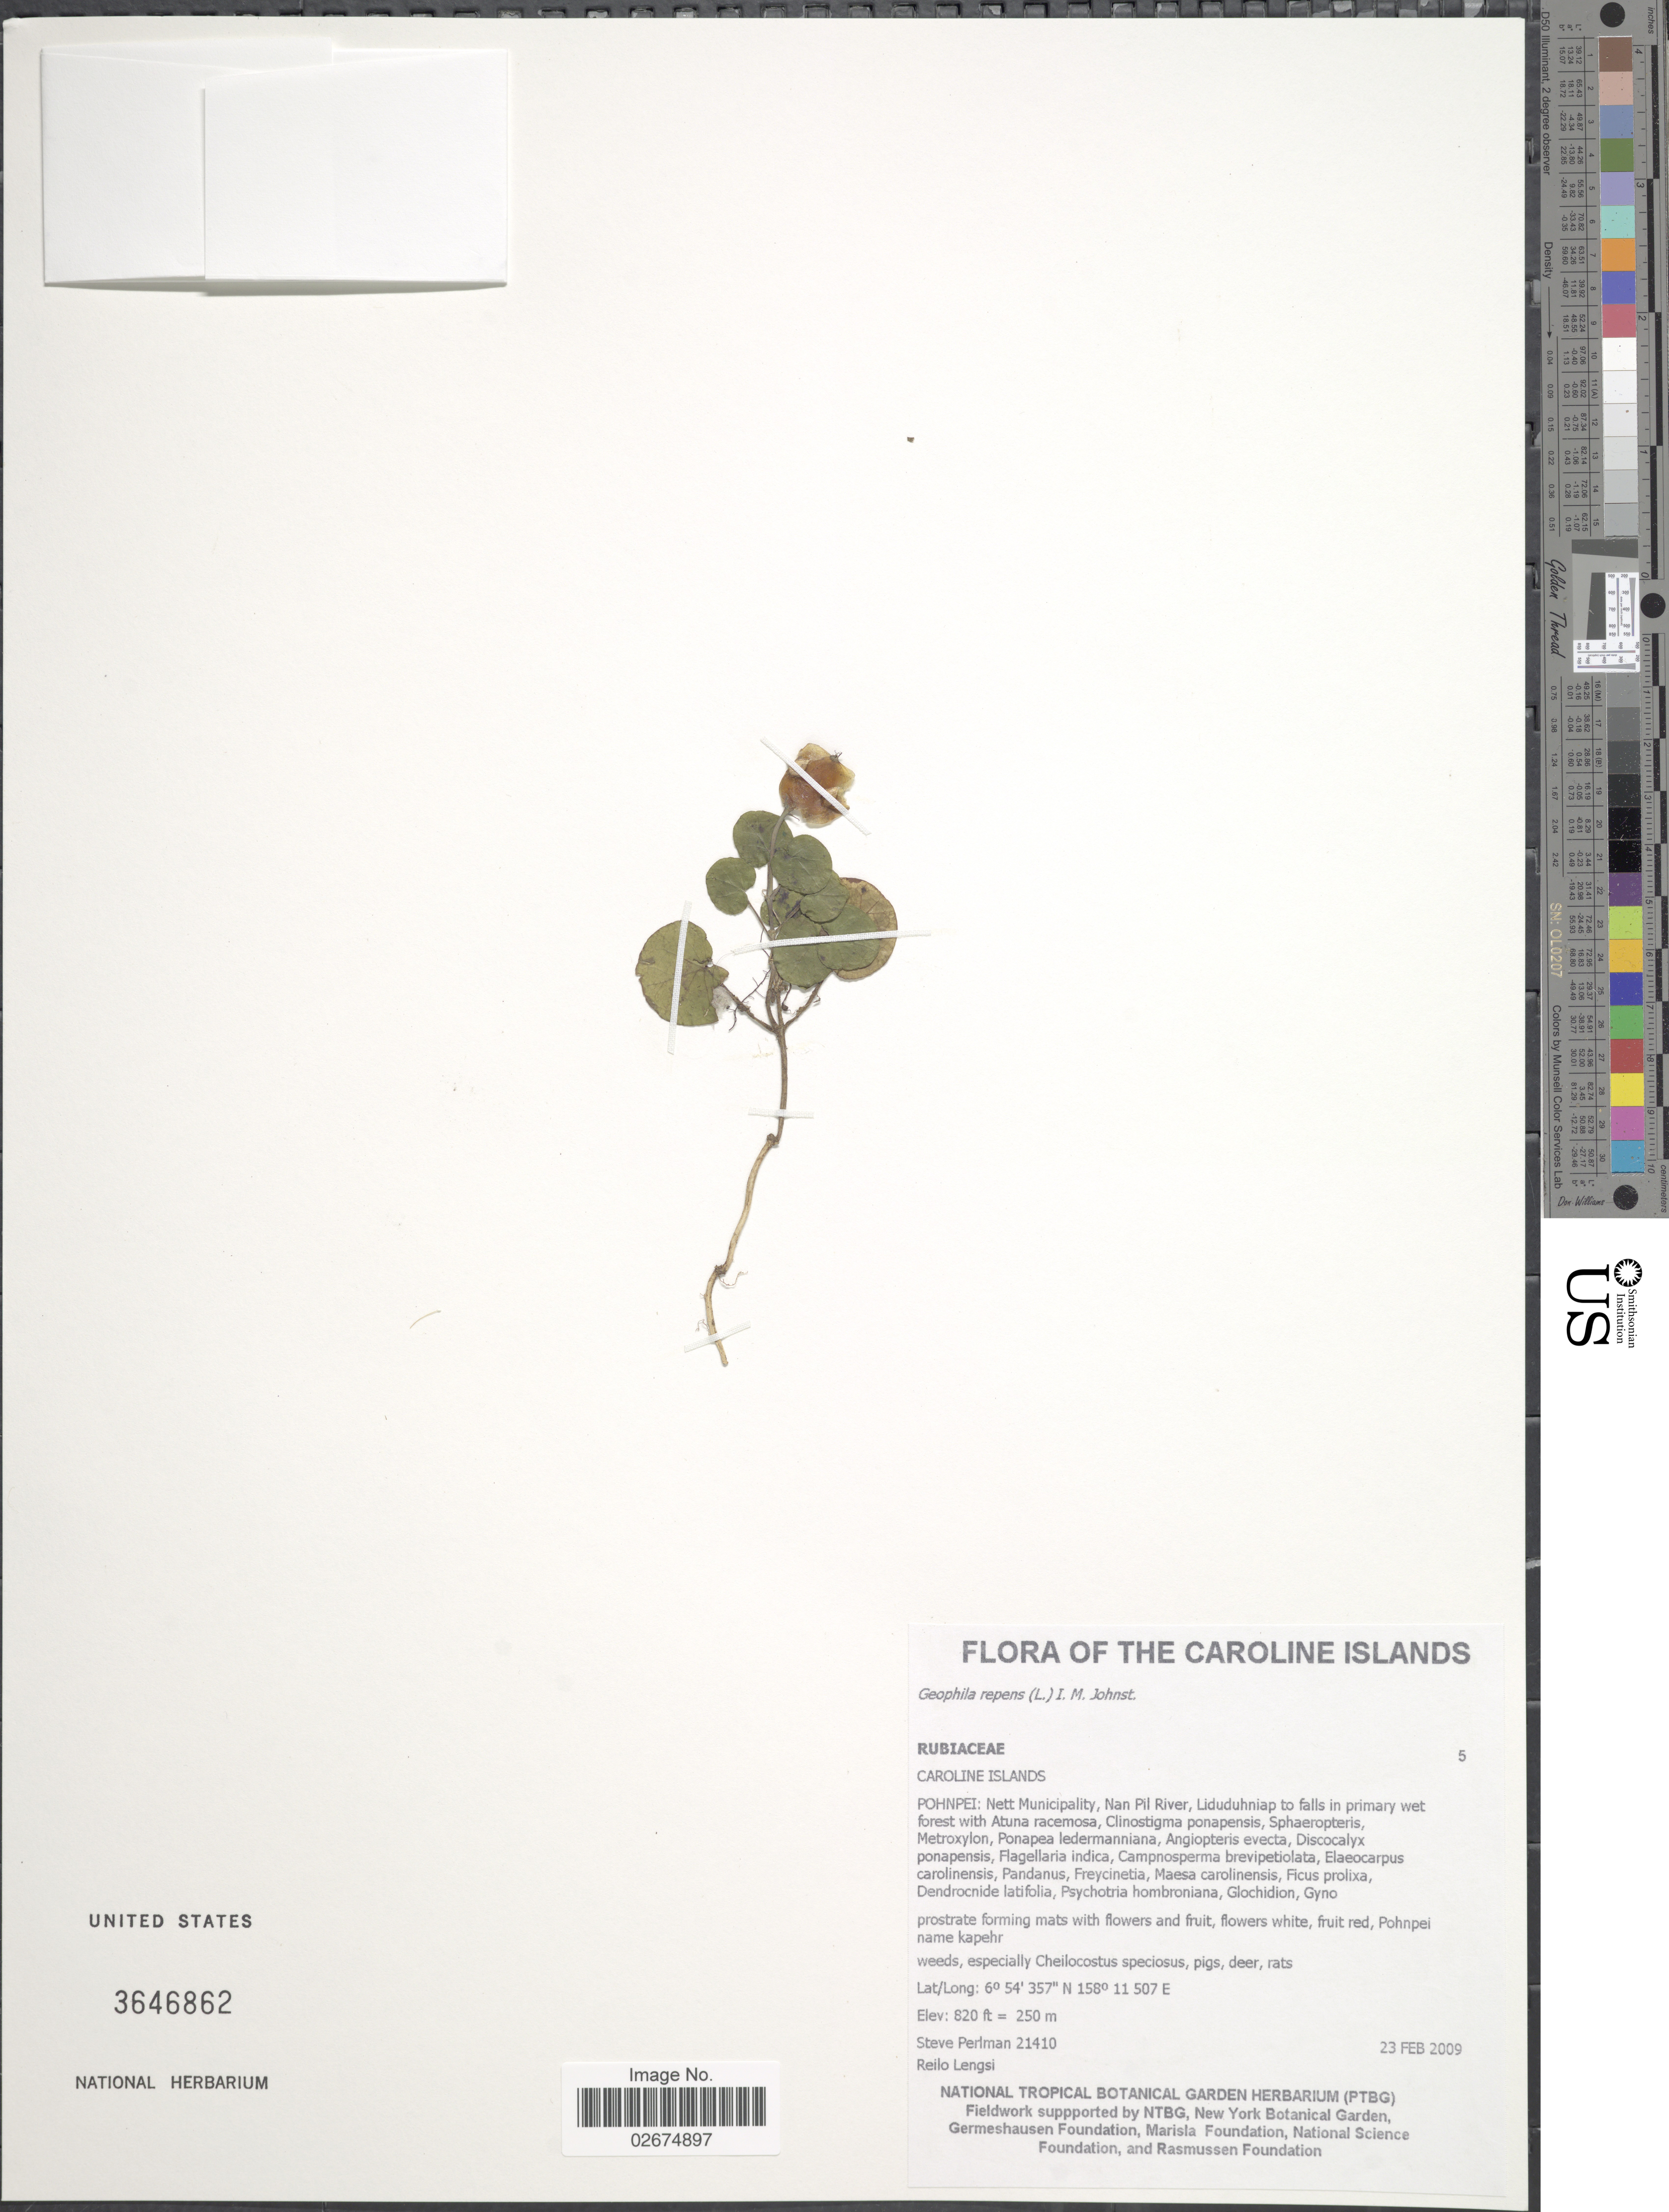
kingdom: Plantae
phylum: Tracheophyta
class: Magnoliopsida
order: Gentianales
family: Rubiaceae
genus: Geophila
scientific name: Geophila repens var. asiatica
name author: (Cham. & Schltdl.) Fosberg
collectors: S. Perlman & L. Reilo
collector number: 21410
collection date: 2009-02-23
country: Micronesia, Federated States of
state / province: Pohnpei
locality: Caroline Islands. Nett Municipality, Nan Pil River, Liduduhniap to falls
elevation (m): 250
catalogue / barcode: US 3646862